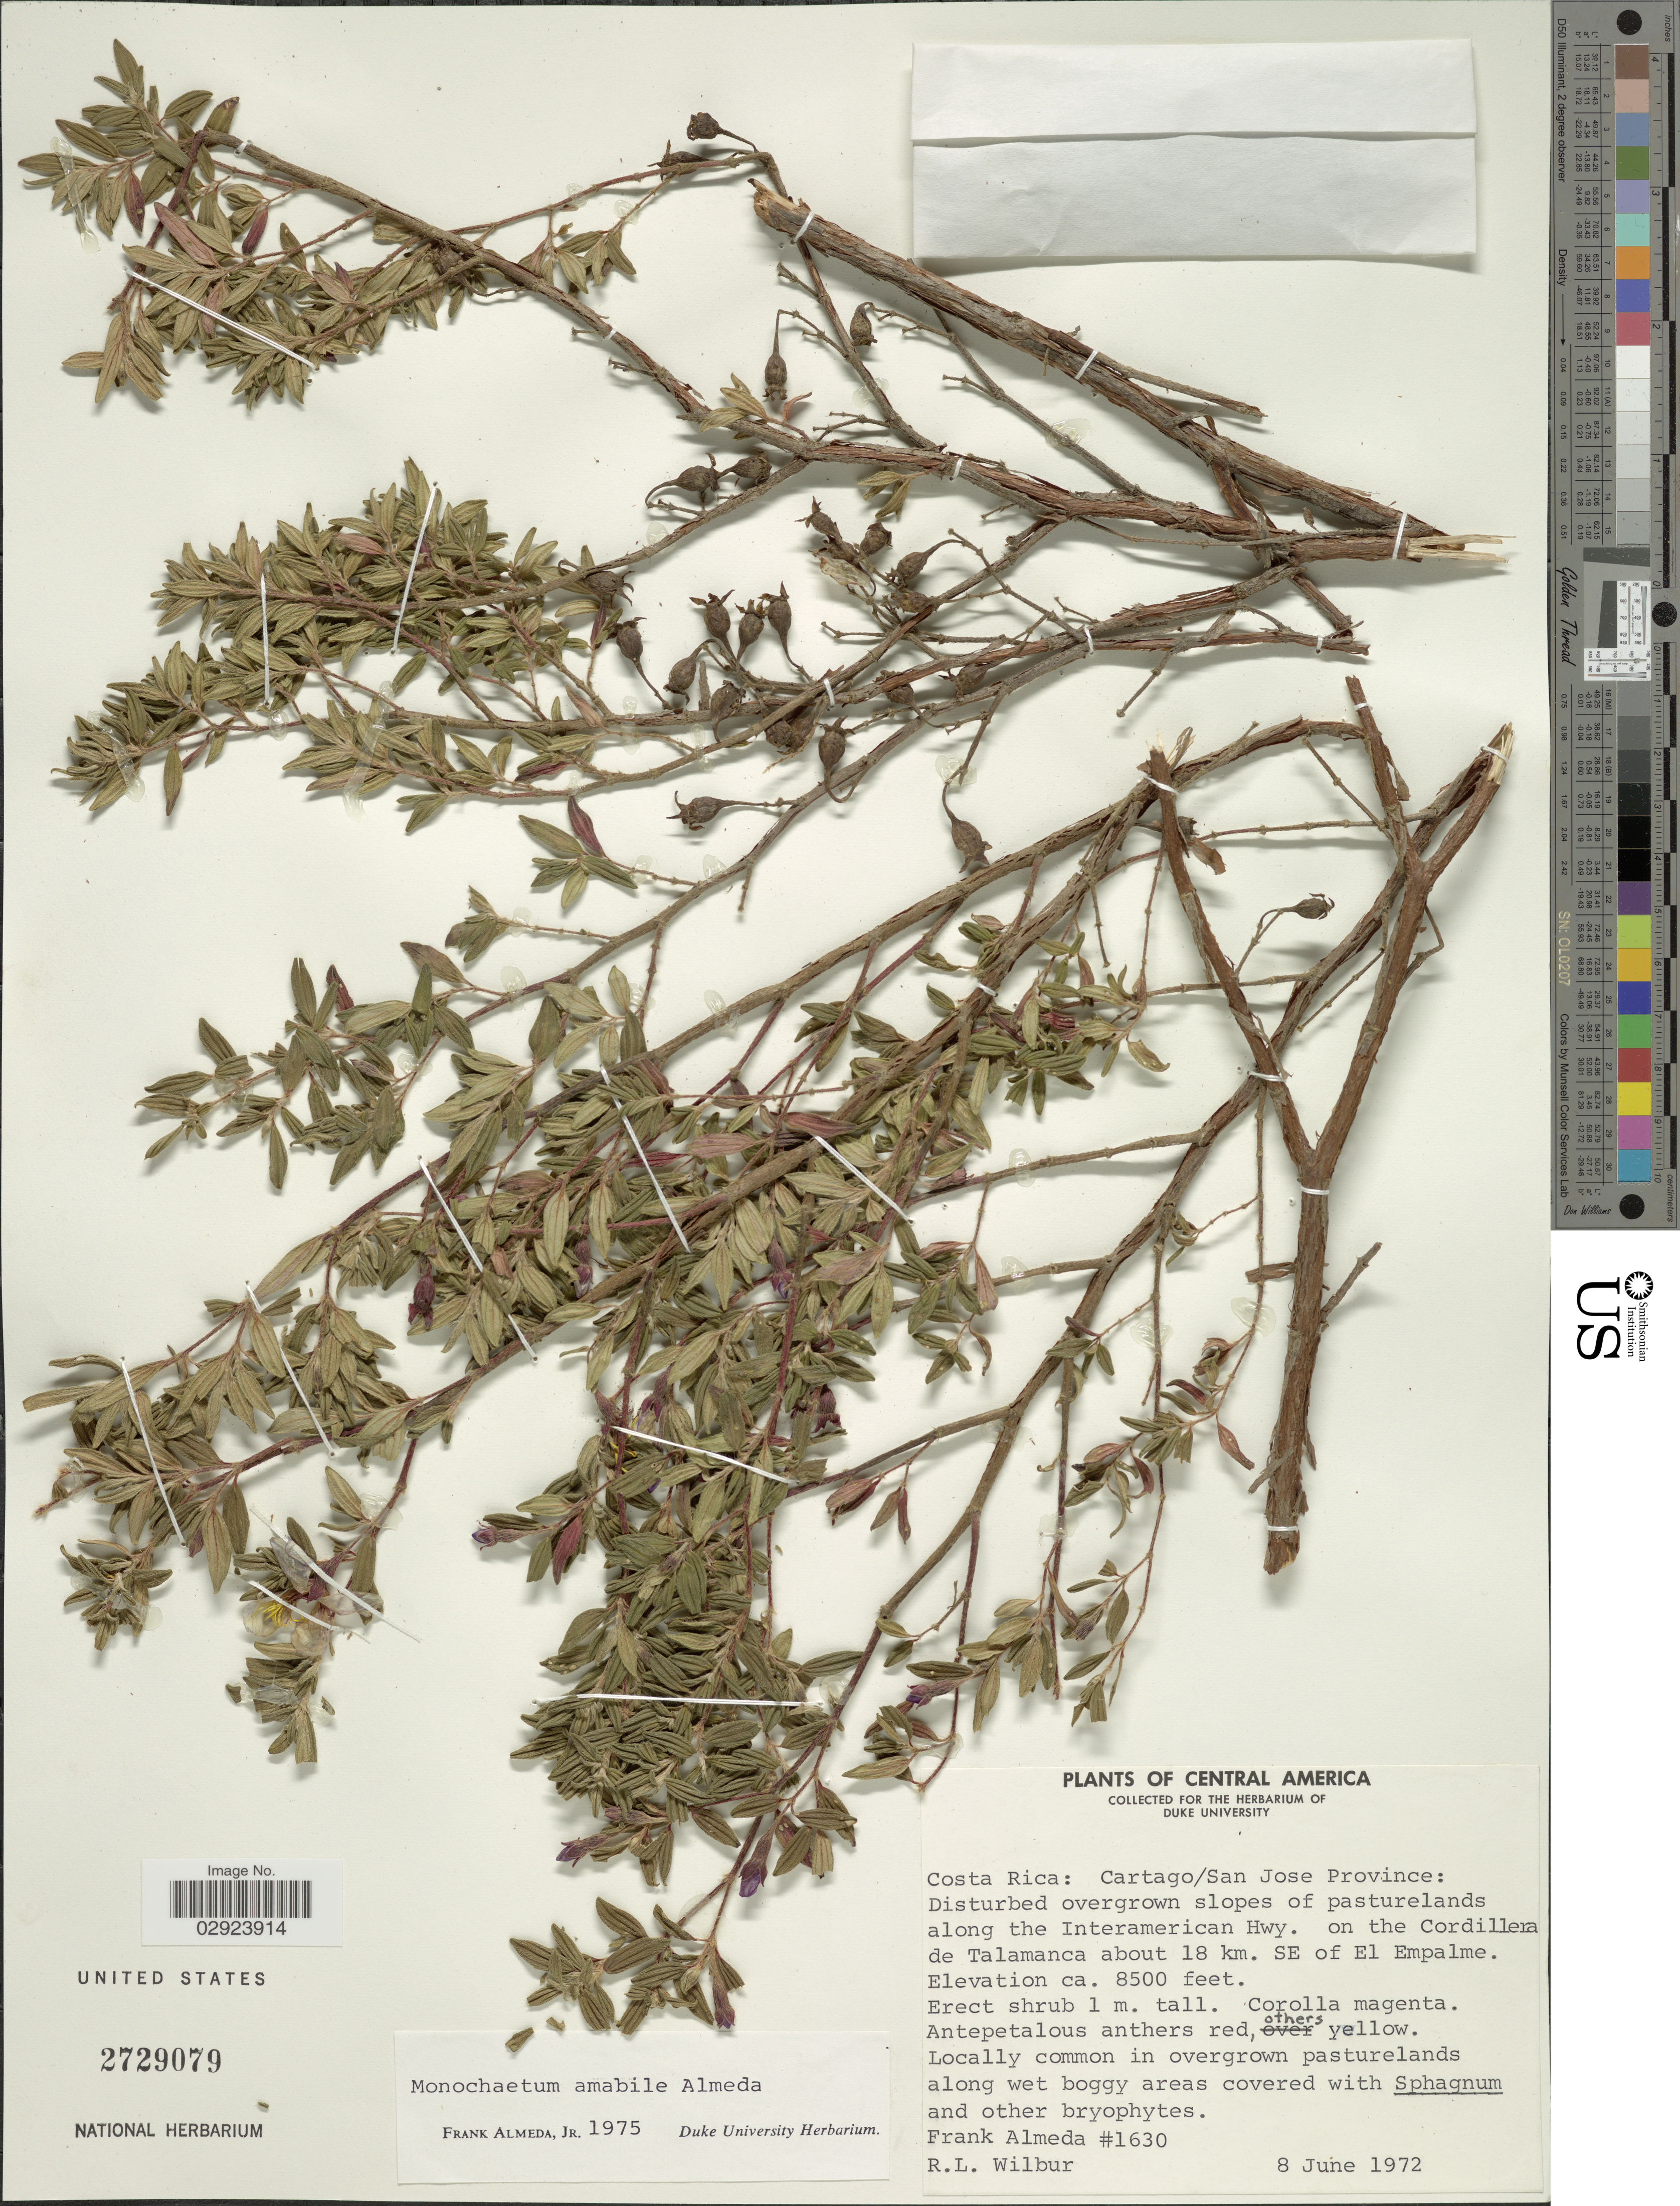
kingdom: Plantae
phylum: Tracheophyta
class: Magnoliopsida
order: Myrtales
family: Melastomataceae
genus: Monochaetum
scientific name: Monochaetum amabile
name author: Almeda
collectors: F. Almeda & R. L. Wilbur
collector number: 1630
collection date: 1972-06-08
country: Costa Rica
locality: Cartago/San Jose Province: Disturbed overgrown slopes of pasturelands along the Interamerican Hwy. on the Cordillera de Talamanca about 18 km. SE of El Empalme.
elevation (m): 2591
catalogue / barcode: US 2729079